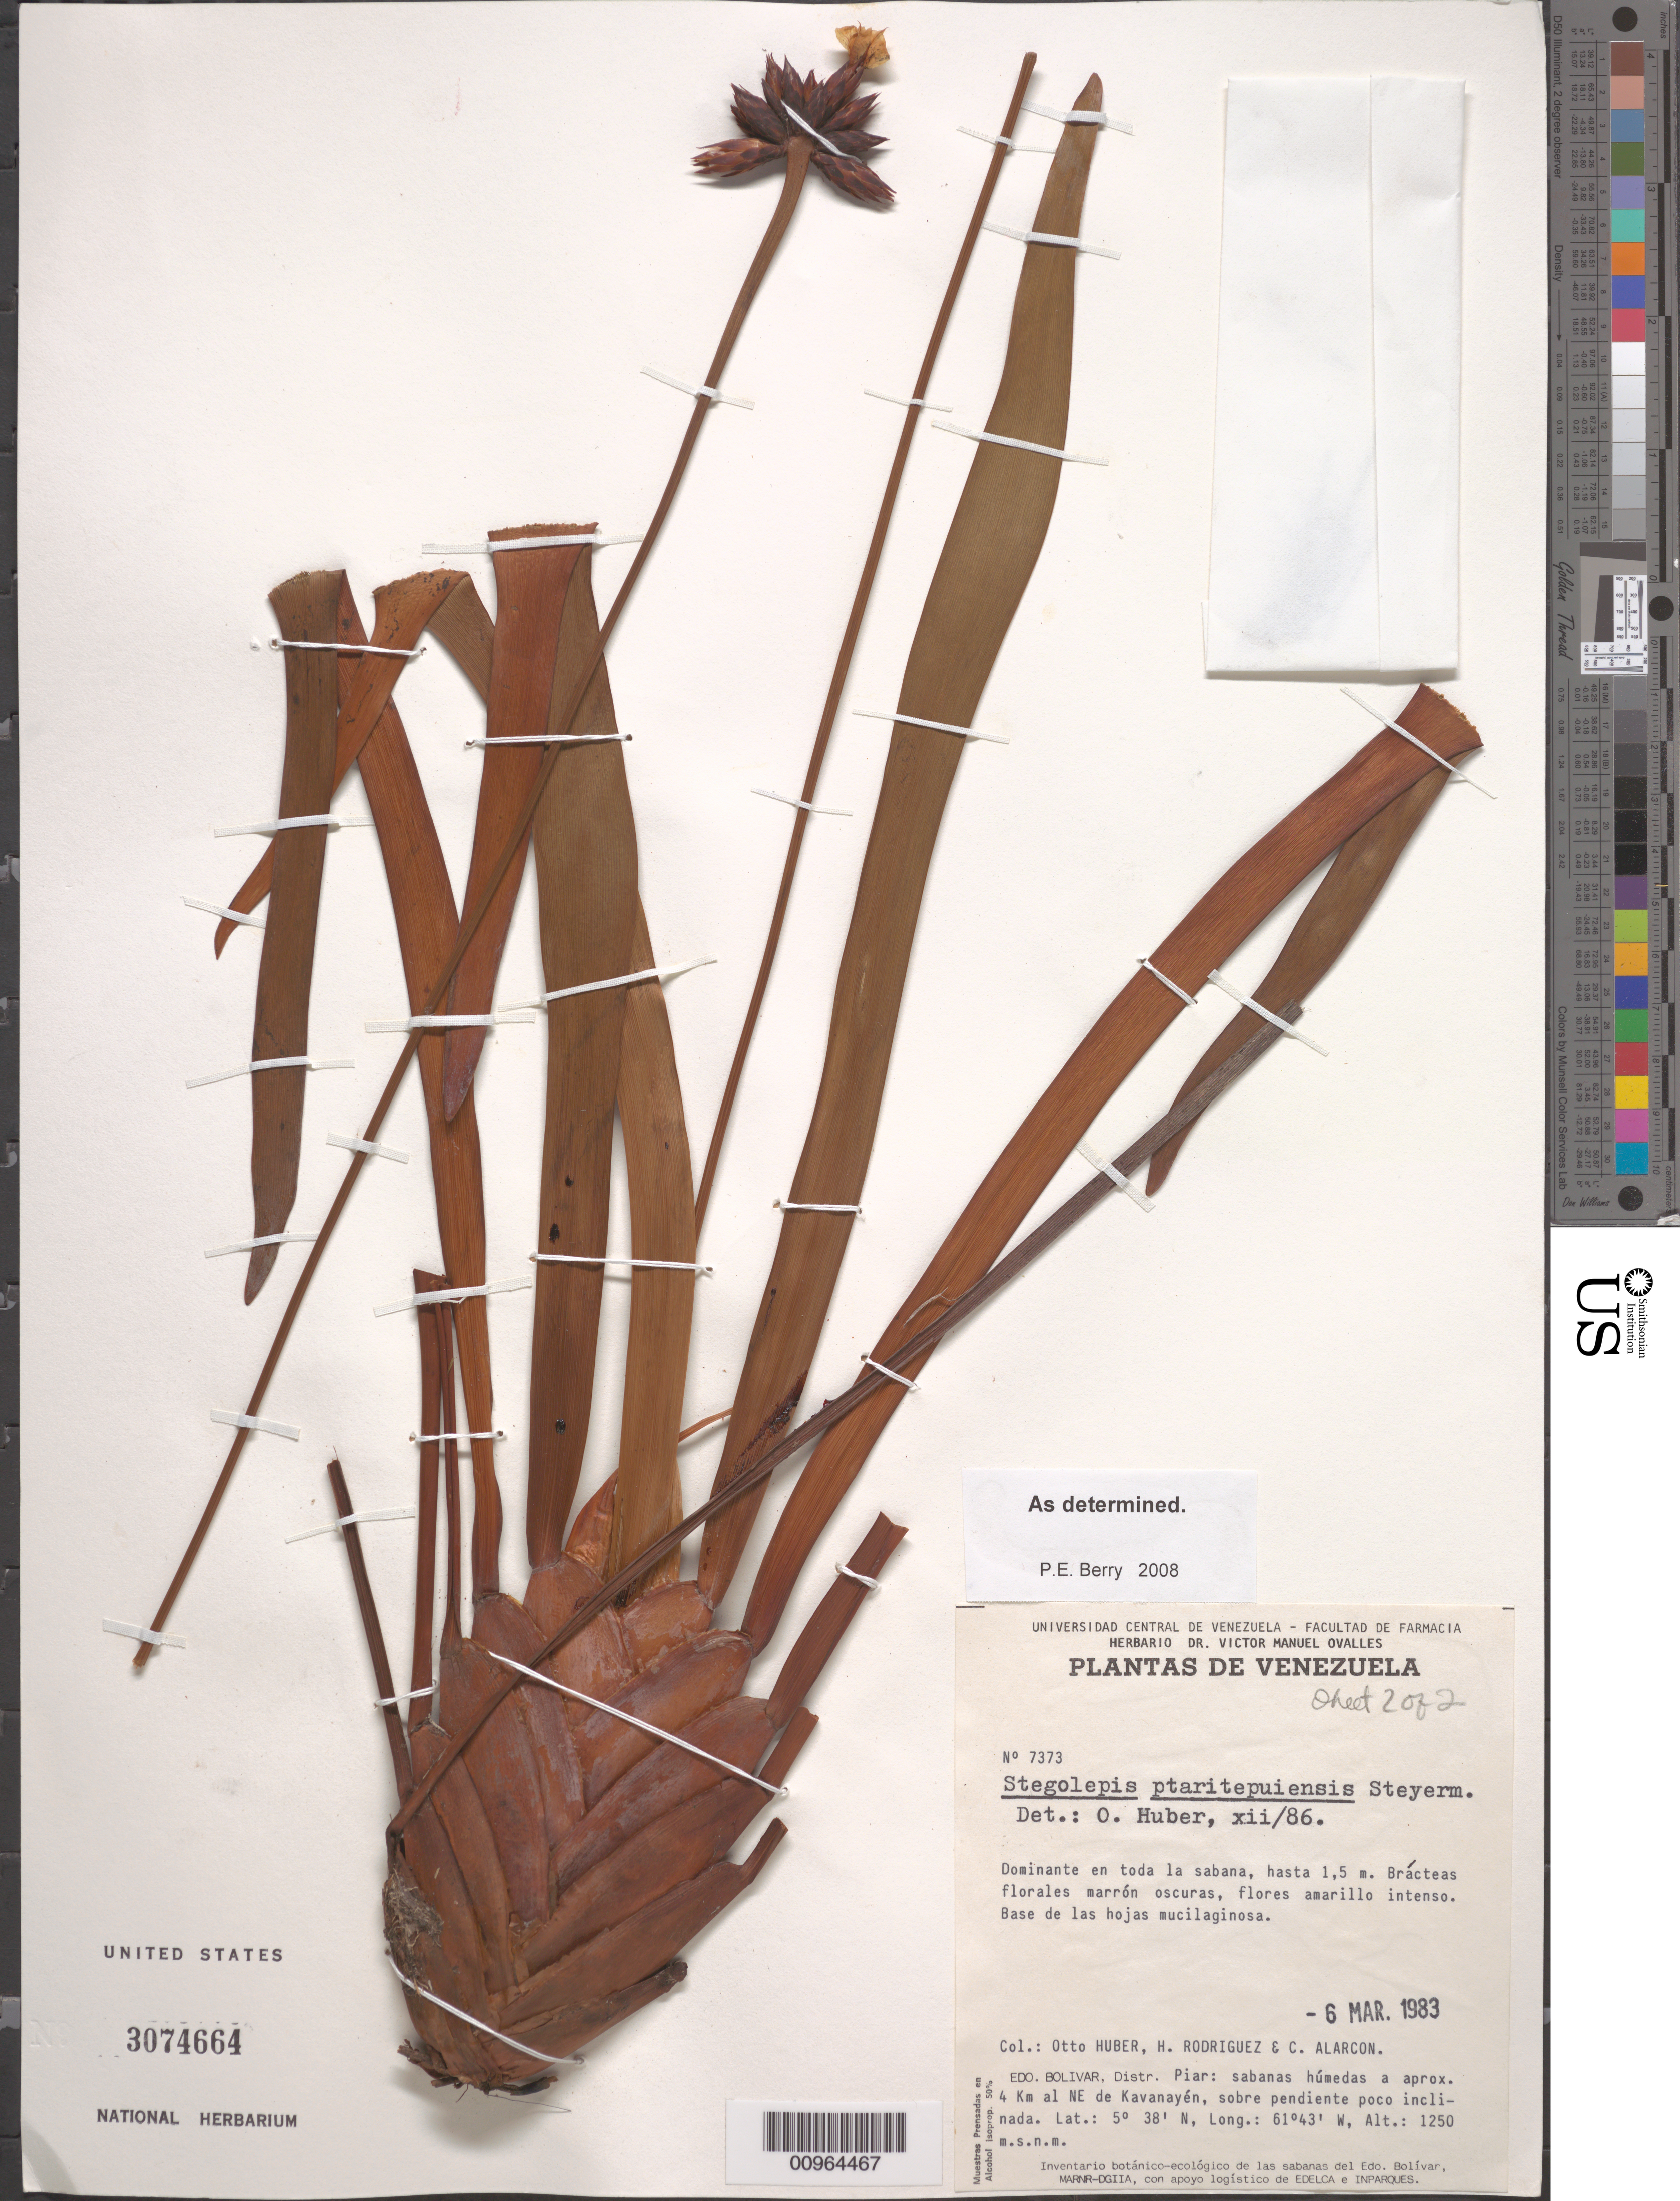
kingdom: Plantae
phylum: Tracheophyta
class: Liliopsida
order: Poales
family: Rapateaceae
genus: Stegolepis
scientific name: Stegolepis ptaritepuiensis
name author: Steyerm.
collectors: O. Huber, H. Rodriguez & C. Alarcon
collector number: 7373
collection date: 1983-03-06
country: Venezuela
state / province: Bolivar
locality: Distr. Piar: sabanas húmedas a aprox. 4 Km al NE de Kavanayén.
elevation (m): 1250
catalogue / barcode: US 3074664